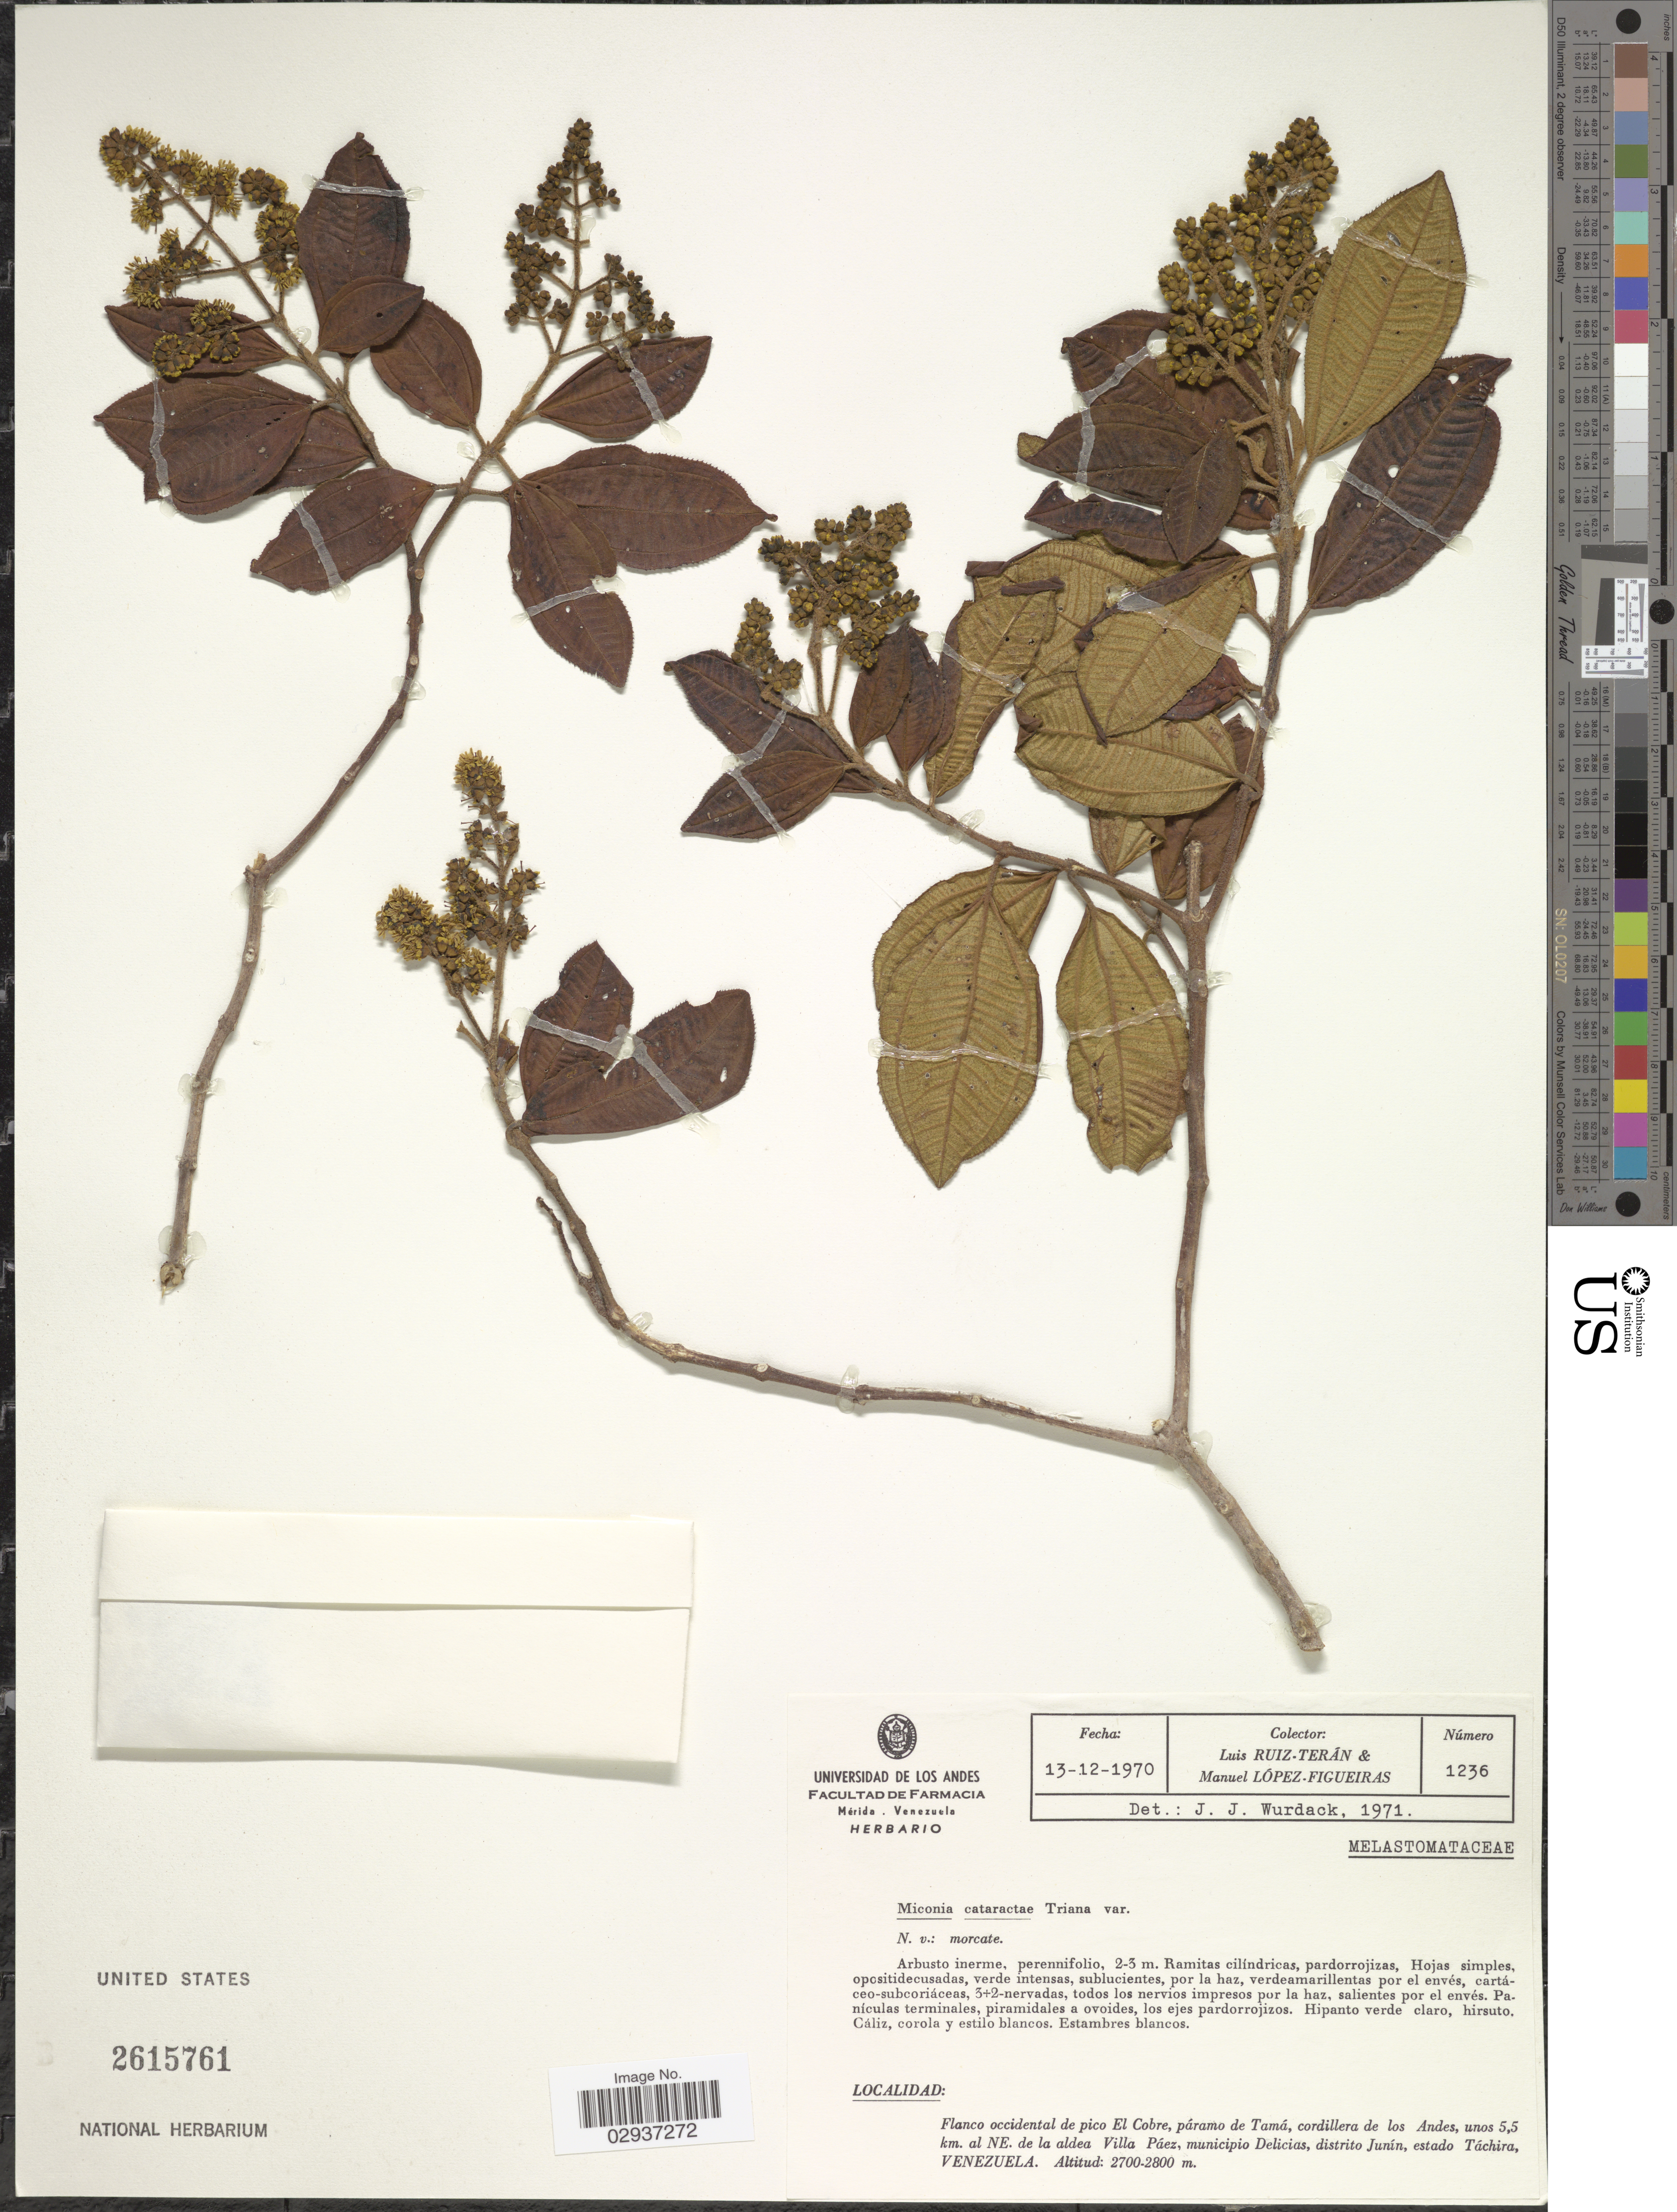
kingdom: Plantae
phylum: Tracheophyta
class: Magnoliopsida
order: Myrtales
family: Melastomataceae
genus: Miconia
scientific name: Miconia cataractae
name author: Triana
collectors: L. Teran & M. López Figueiras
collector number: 1236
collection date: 1970-12-13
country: Venezuela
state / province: Tachira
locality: Flanco occidental de pico El Cobre, páramo de Tamá, cordillera de los Andes, unos 5,5 km. al NE. de la aldea Villa Páez, municipio Delicias, distrito Junín, estado Táchira.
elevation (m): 2700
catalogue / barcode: US 2615761